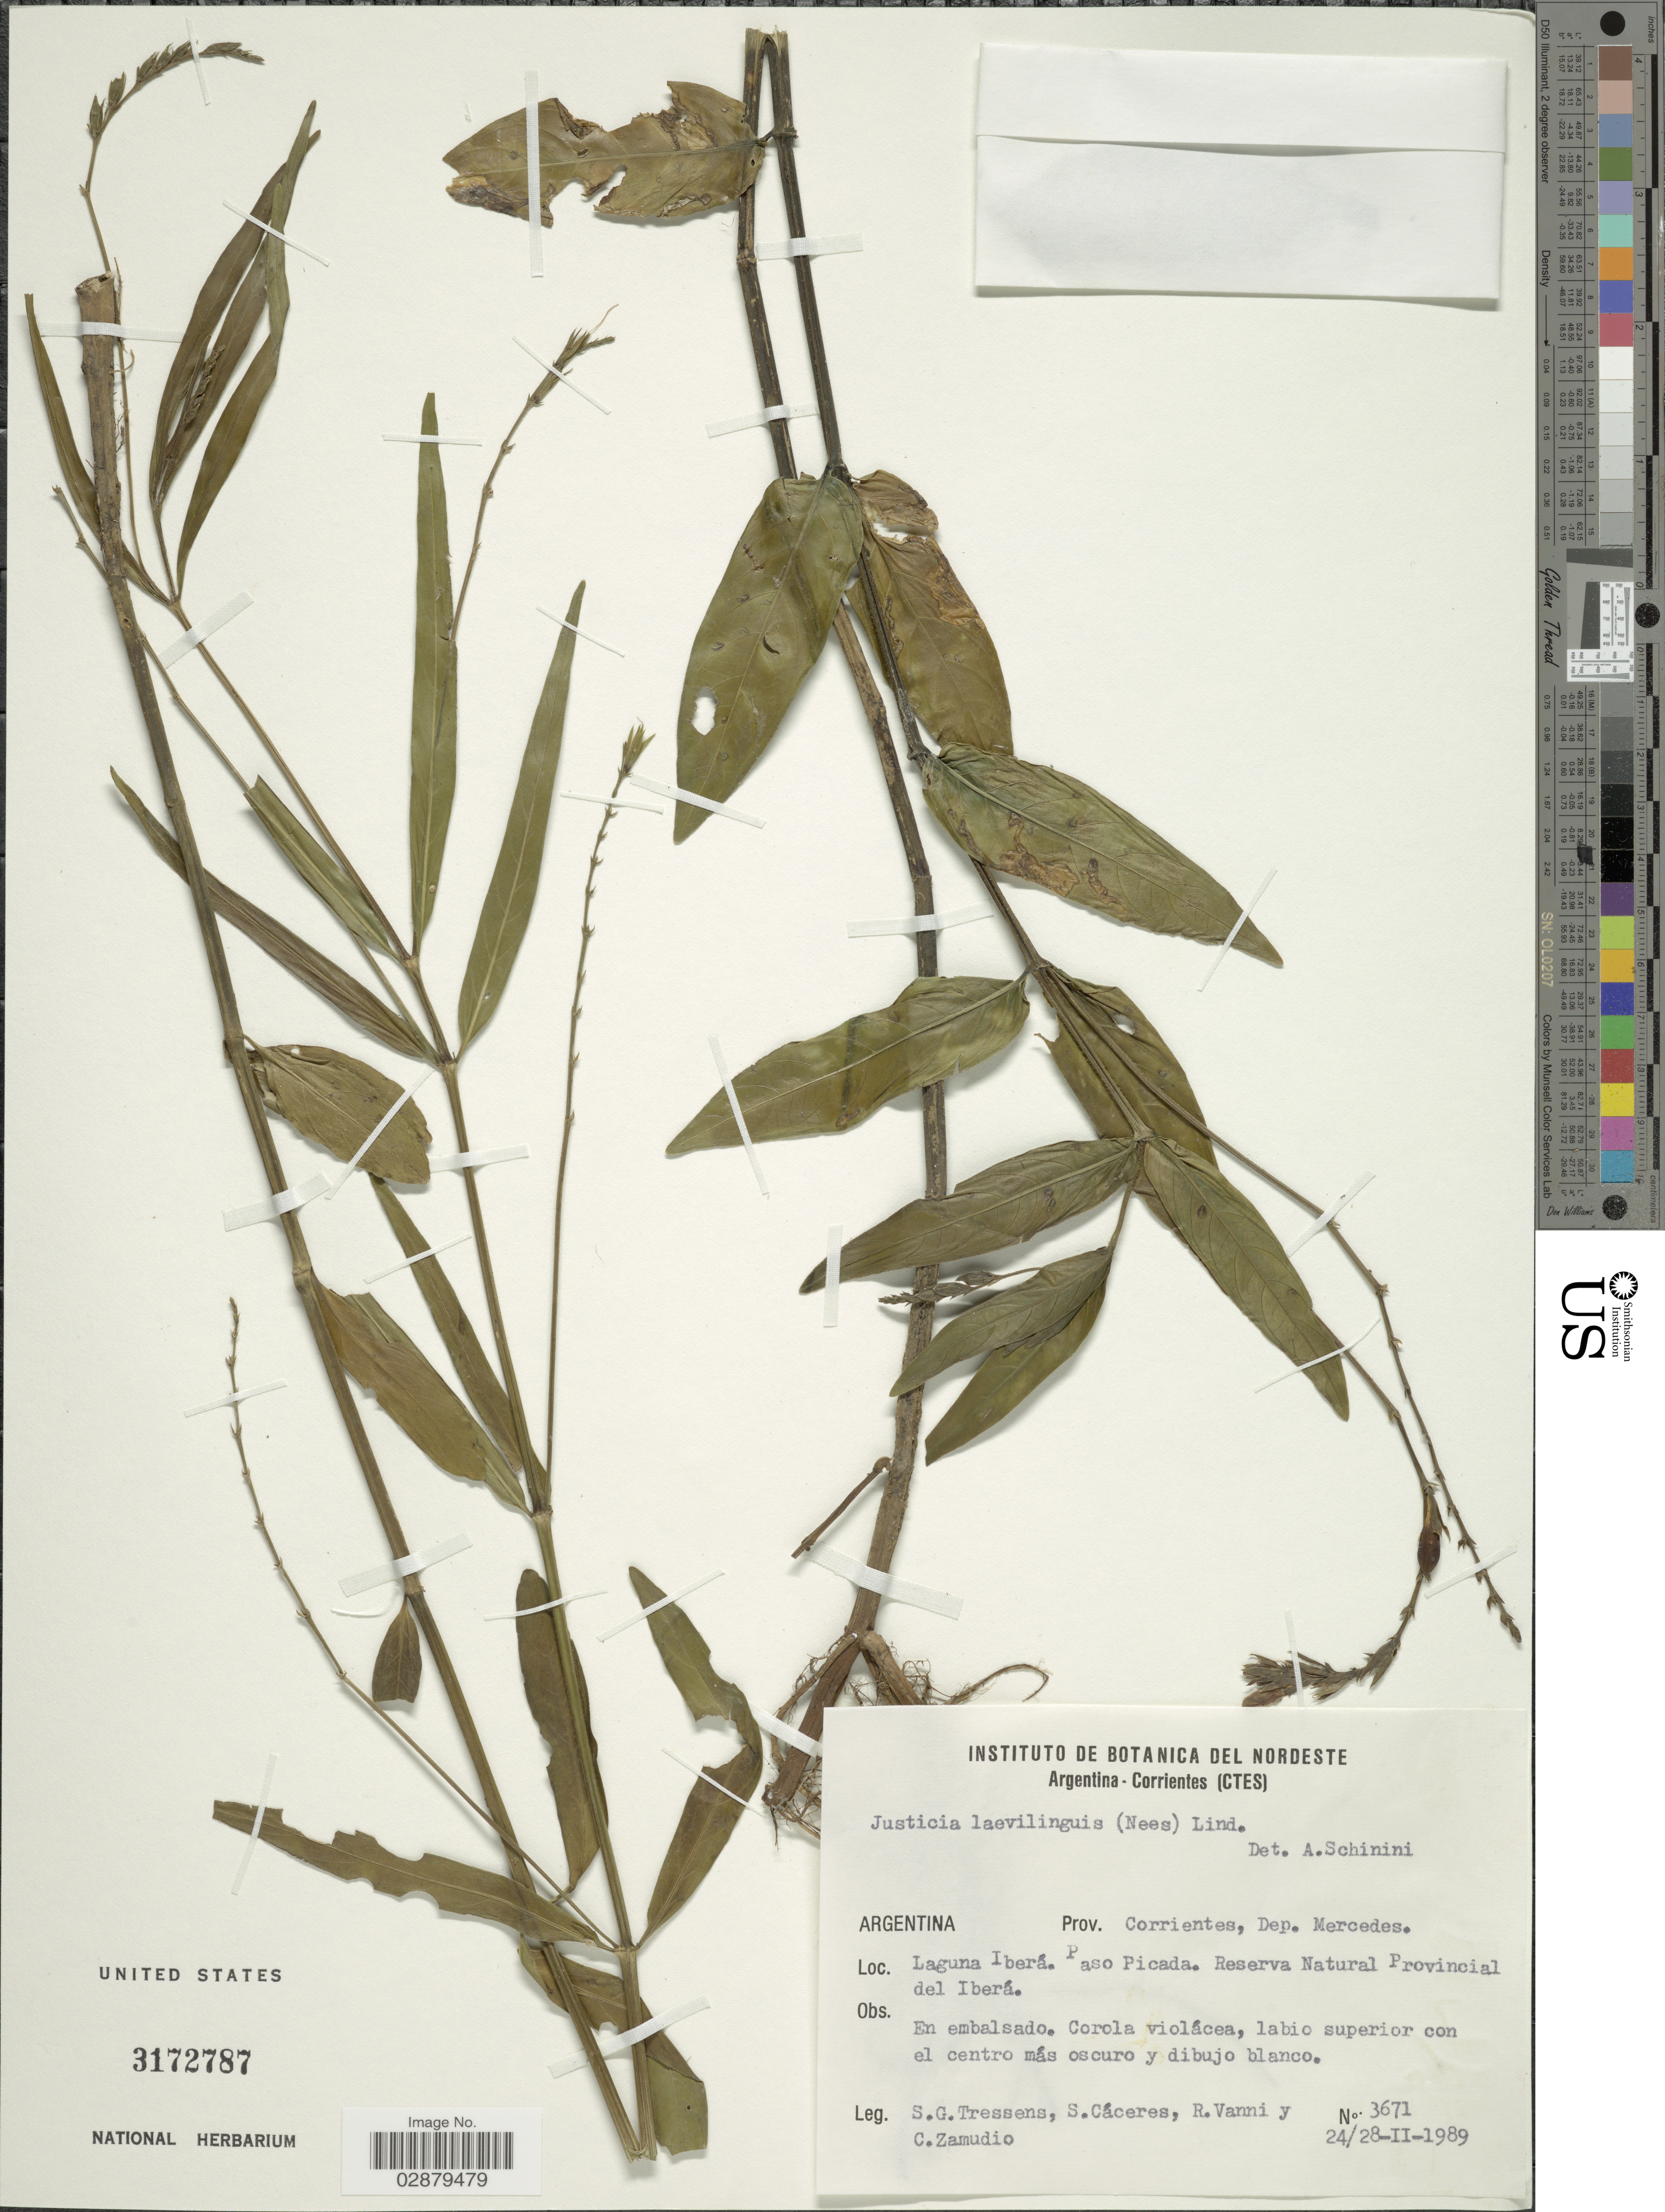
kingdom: Plantae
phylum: Tracheophyta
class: Magnoliopsida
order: Lamiales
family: Acanthaceae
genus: Justicia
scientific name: Justicia laevilinguis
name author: (Nees) Lindau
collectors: S. Tressens, S. Cáceres, R. Vanni & C. Zamudio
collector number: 3671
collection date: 1989-02-24/1989-02-28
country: Argentina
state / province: Corrientes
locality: Dep. Mercedes. Laguna Iberá. Paso Picada. Reserva Natural Provincial del Iberá.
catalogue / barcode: US 3172787